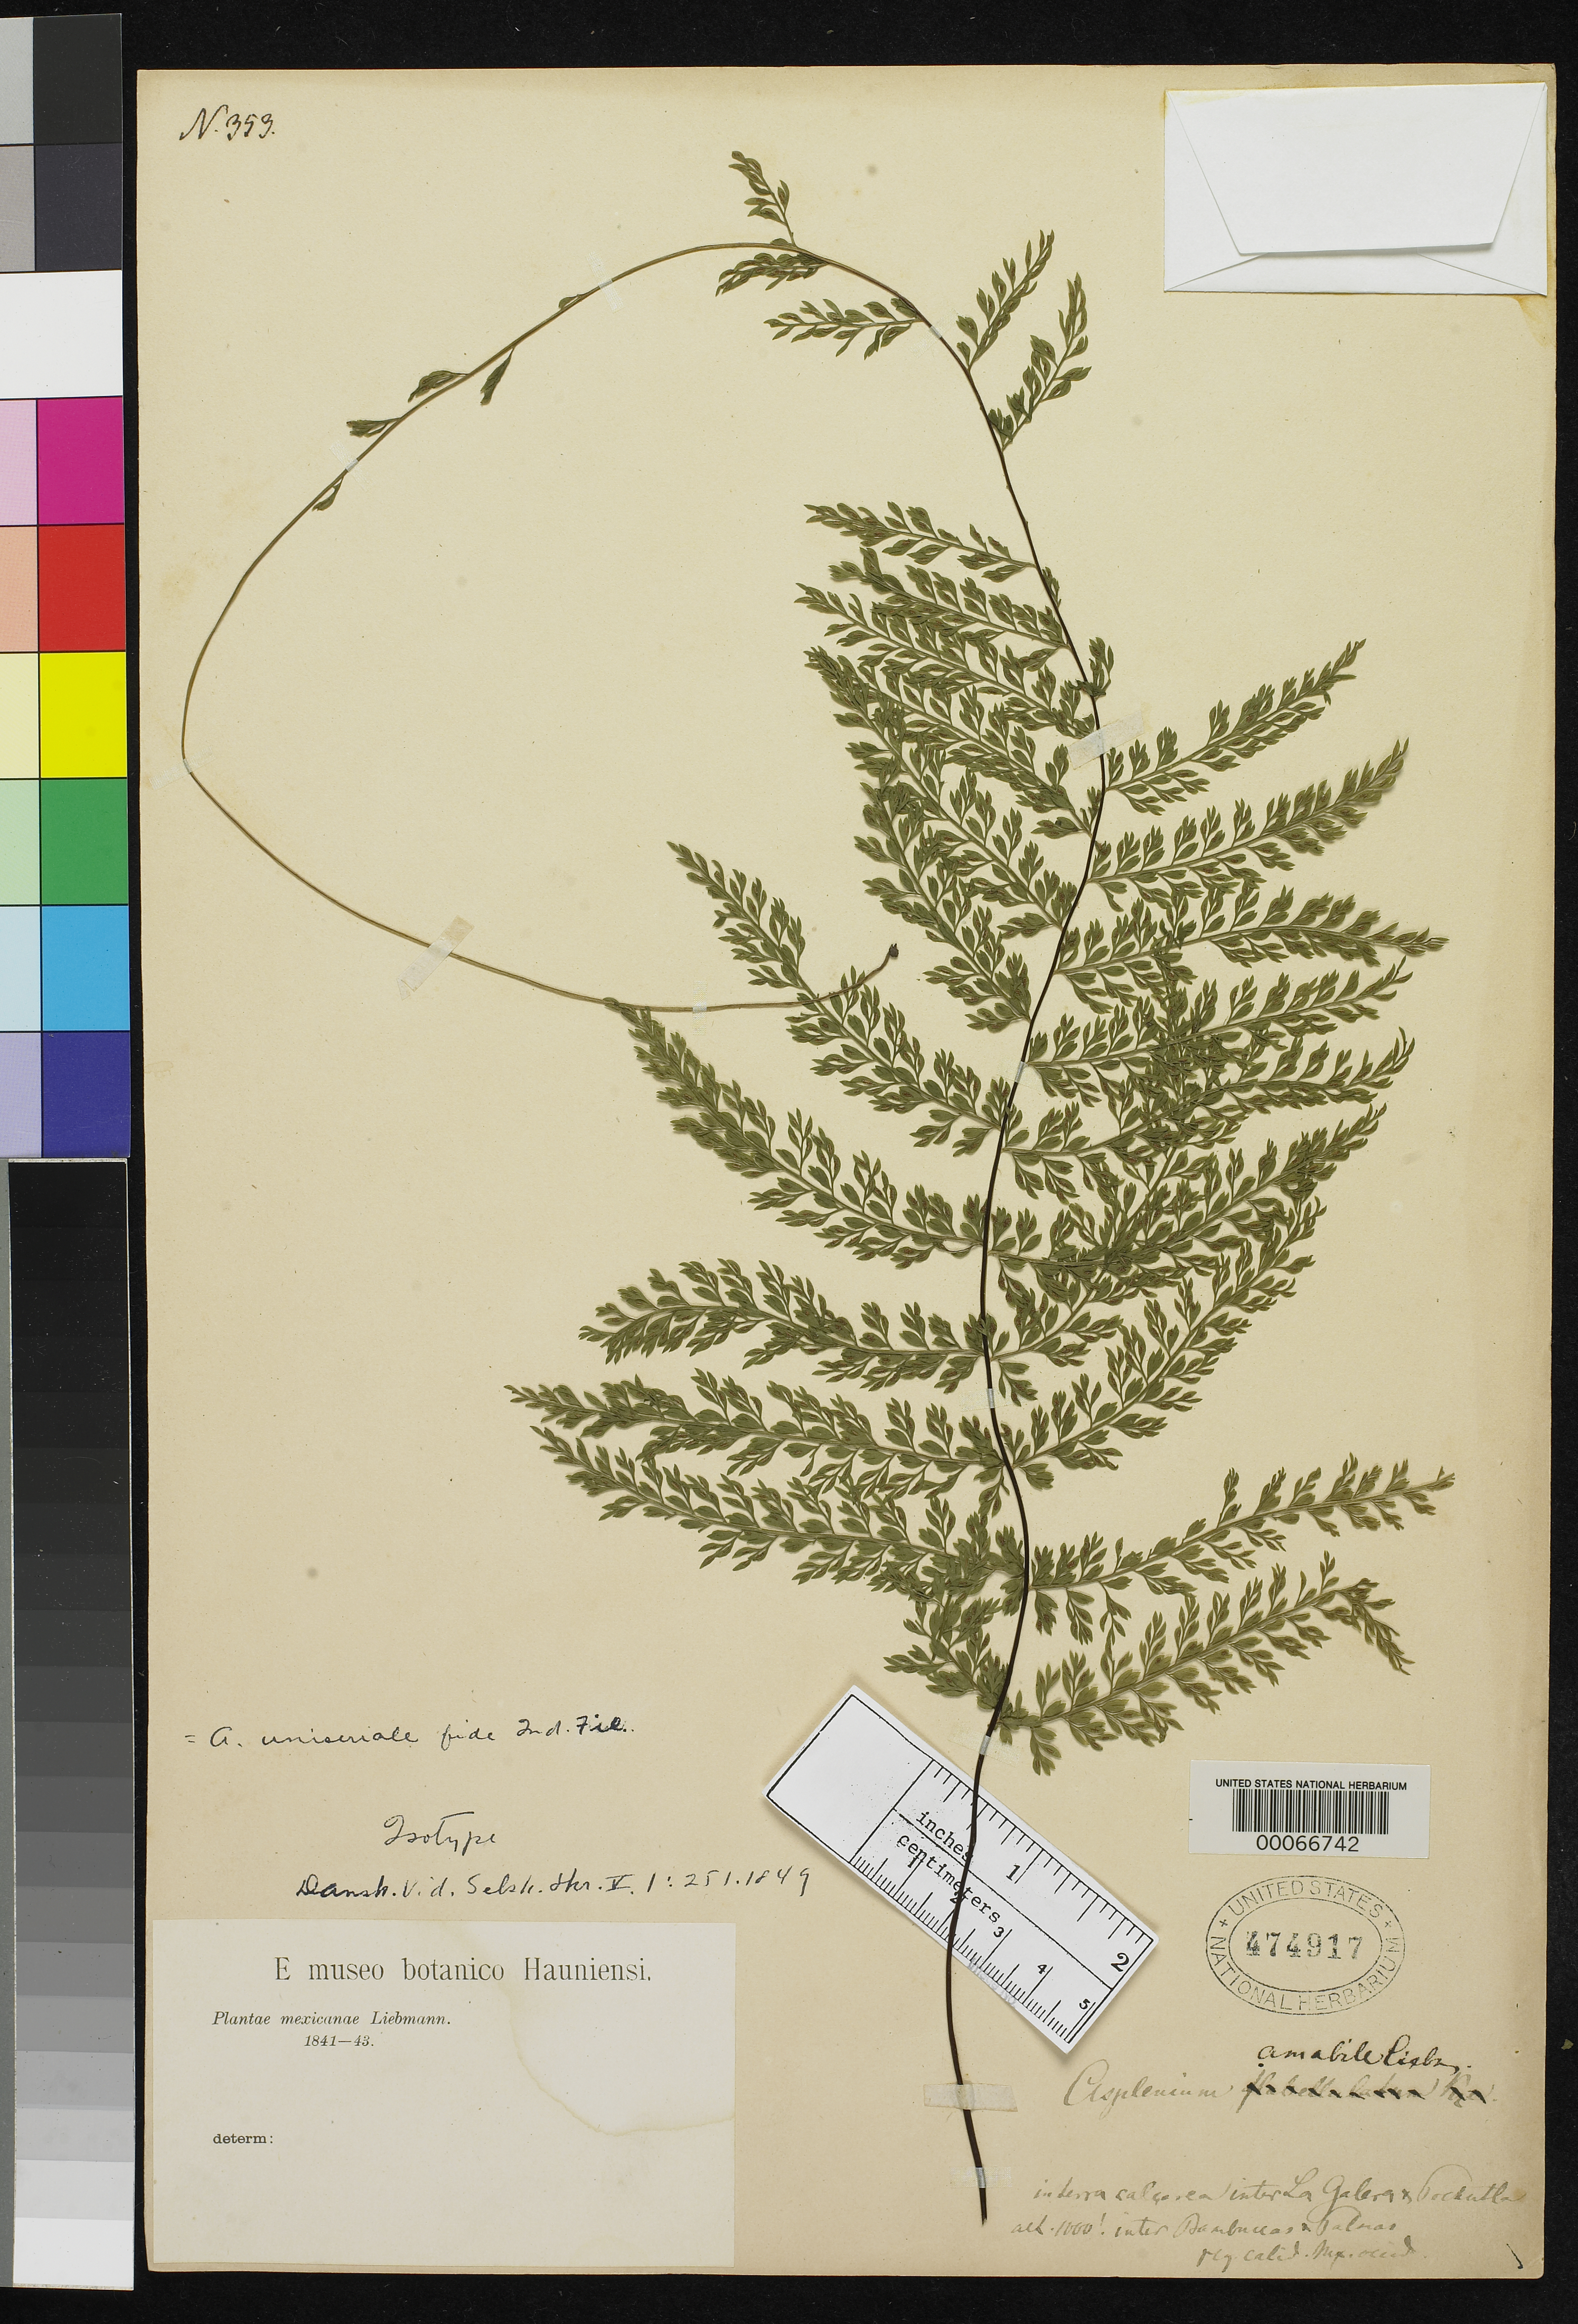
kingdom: Plantae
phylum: Tracheophyta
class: Polypodiopsida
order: Polypodiales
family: Aspleniaceae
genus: Asplenium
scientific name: Asplenium amabile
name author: Liebm.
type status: Isotype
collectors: F. M. Liebmann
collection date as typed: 1841 to -- --- 1843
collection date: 1841/1843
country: Mexico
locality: E of Monserrat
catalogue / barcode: US 474917